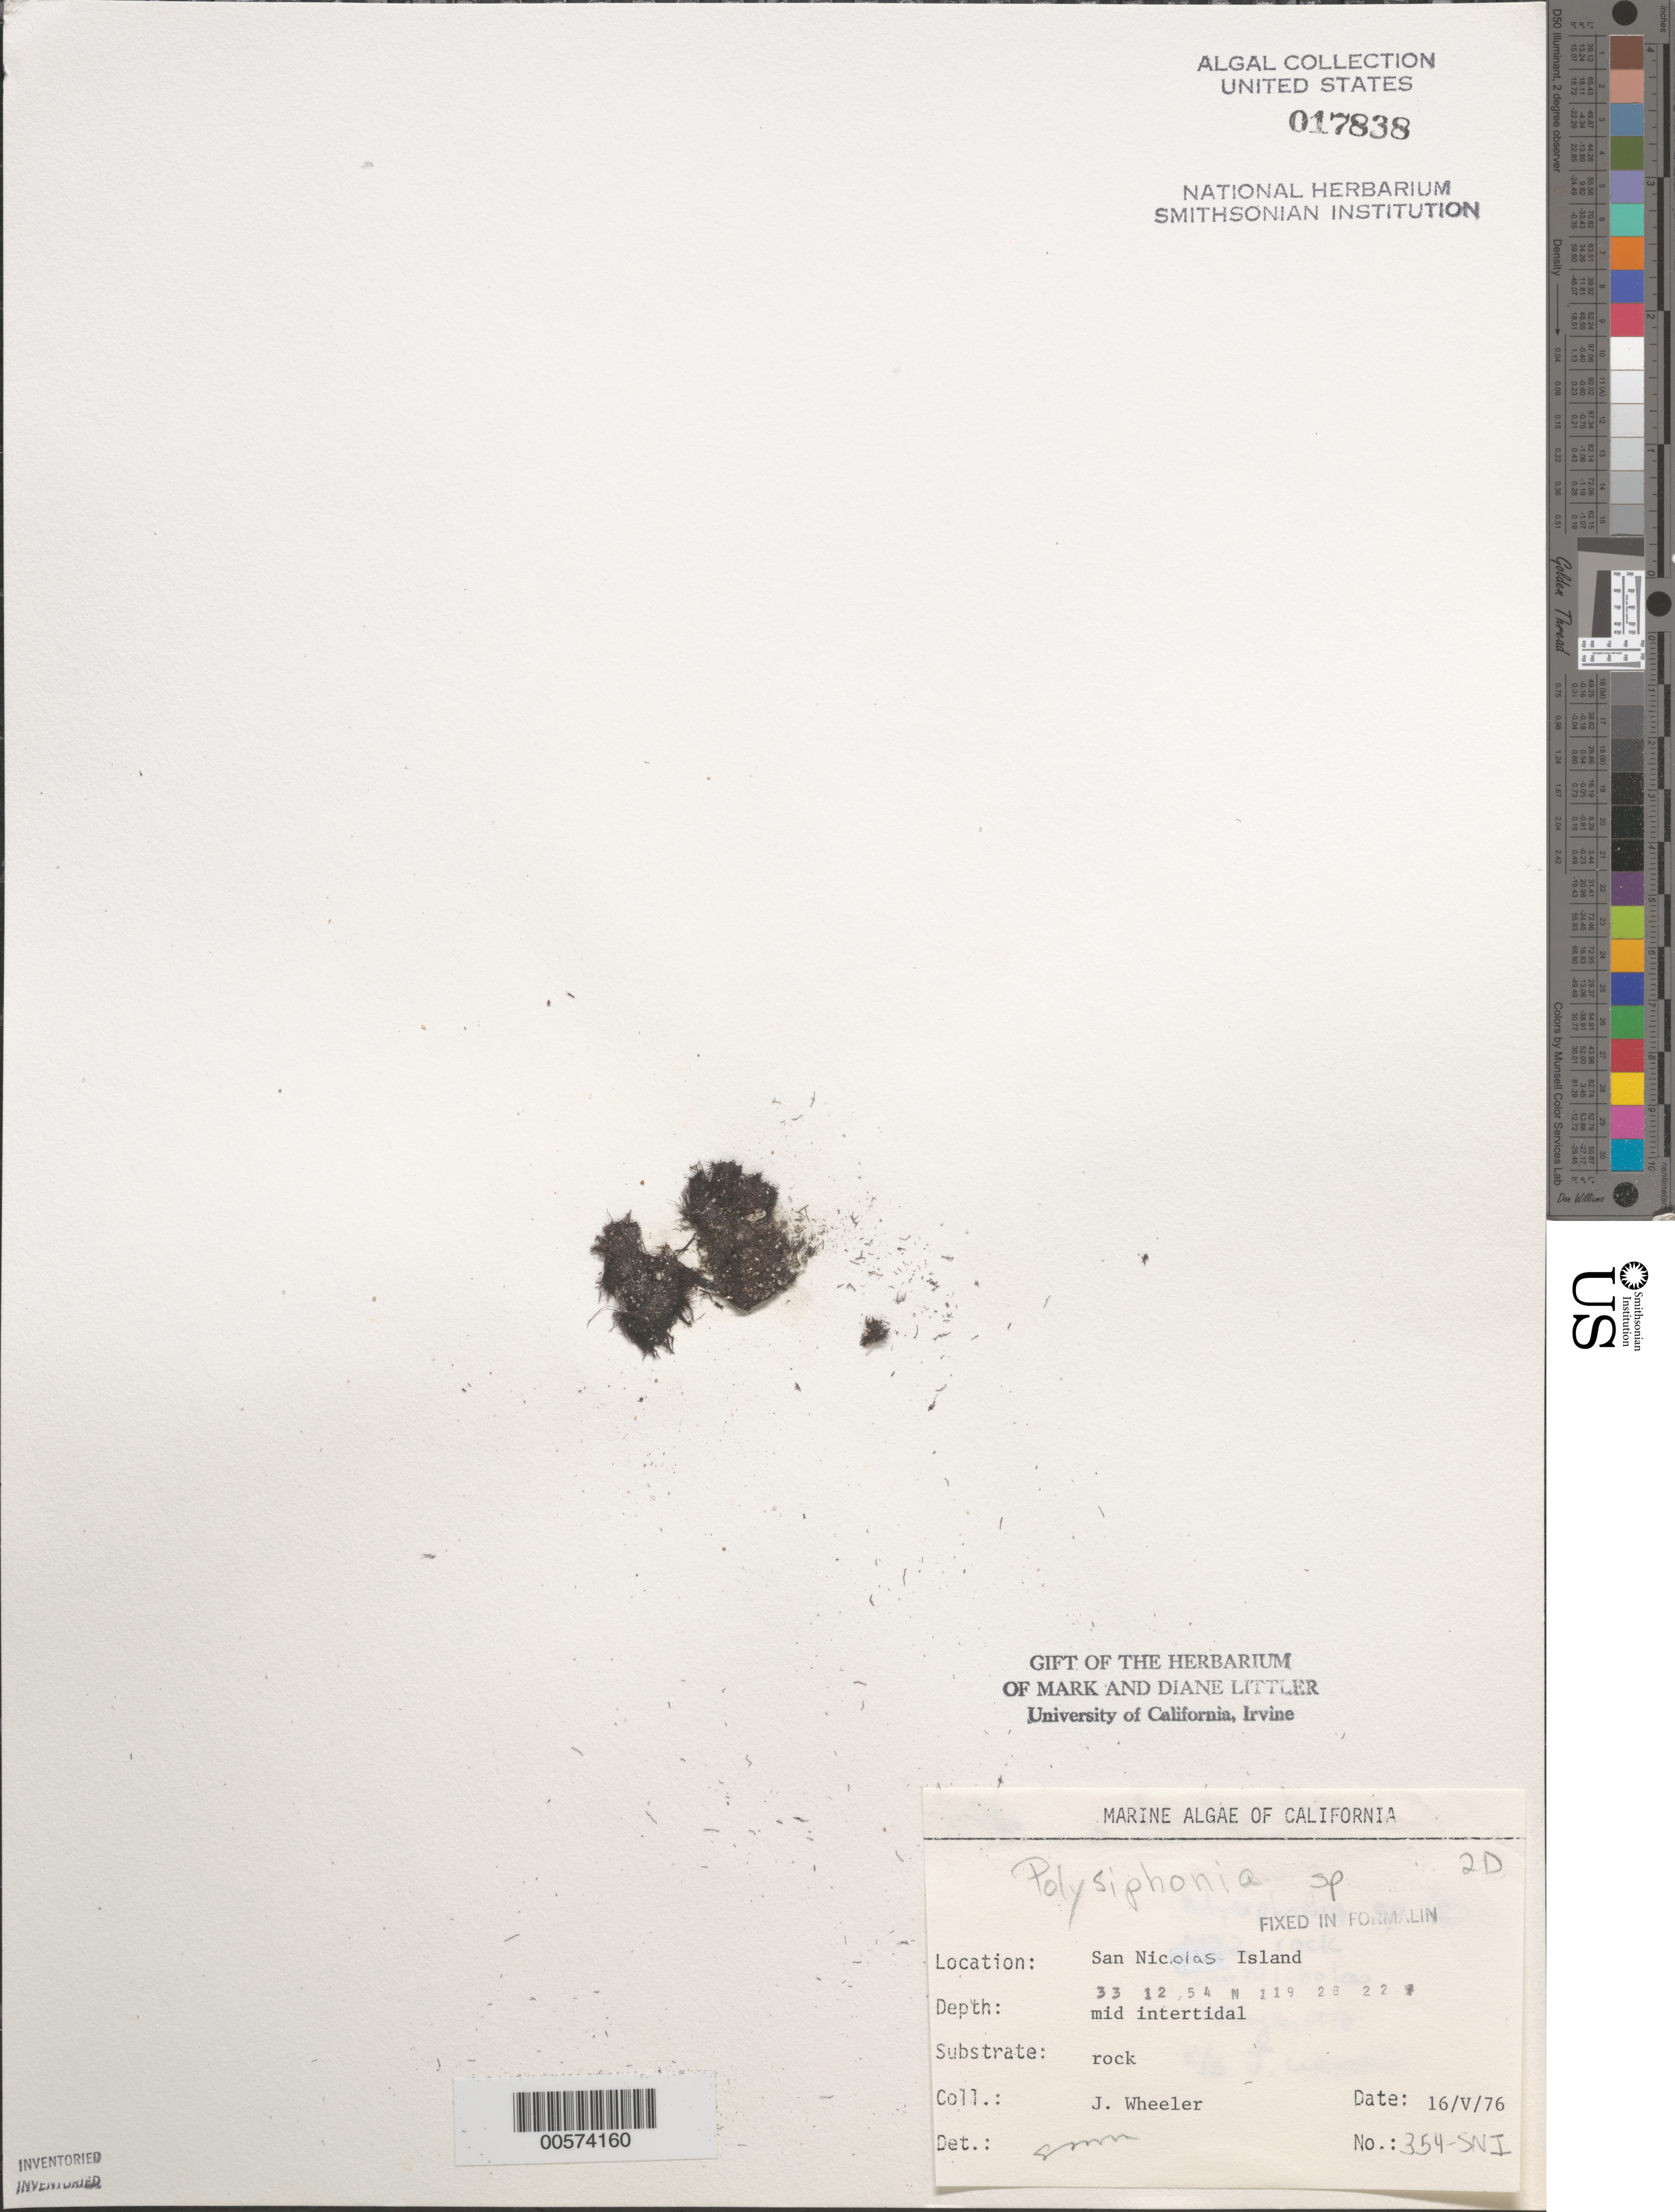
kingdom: Plantae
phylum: Rhodophyta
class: Florideophyceae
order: Ceramiales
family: Rhodomelaceae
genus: Polysiphonia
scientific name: Polysiphonia sp.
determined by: Murray, S. N.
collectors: J. L. Wheeler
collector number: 354-SNI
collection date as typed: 16 May 1976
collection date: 1976-05-16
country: United States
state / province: California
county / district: Ventura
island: San Nicolas Island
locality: Dutch Harbor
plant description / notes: BLM-SOCALBIGHT Rocky Intertidal Survey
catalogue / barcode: US 17838